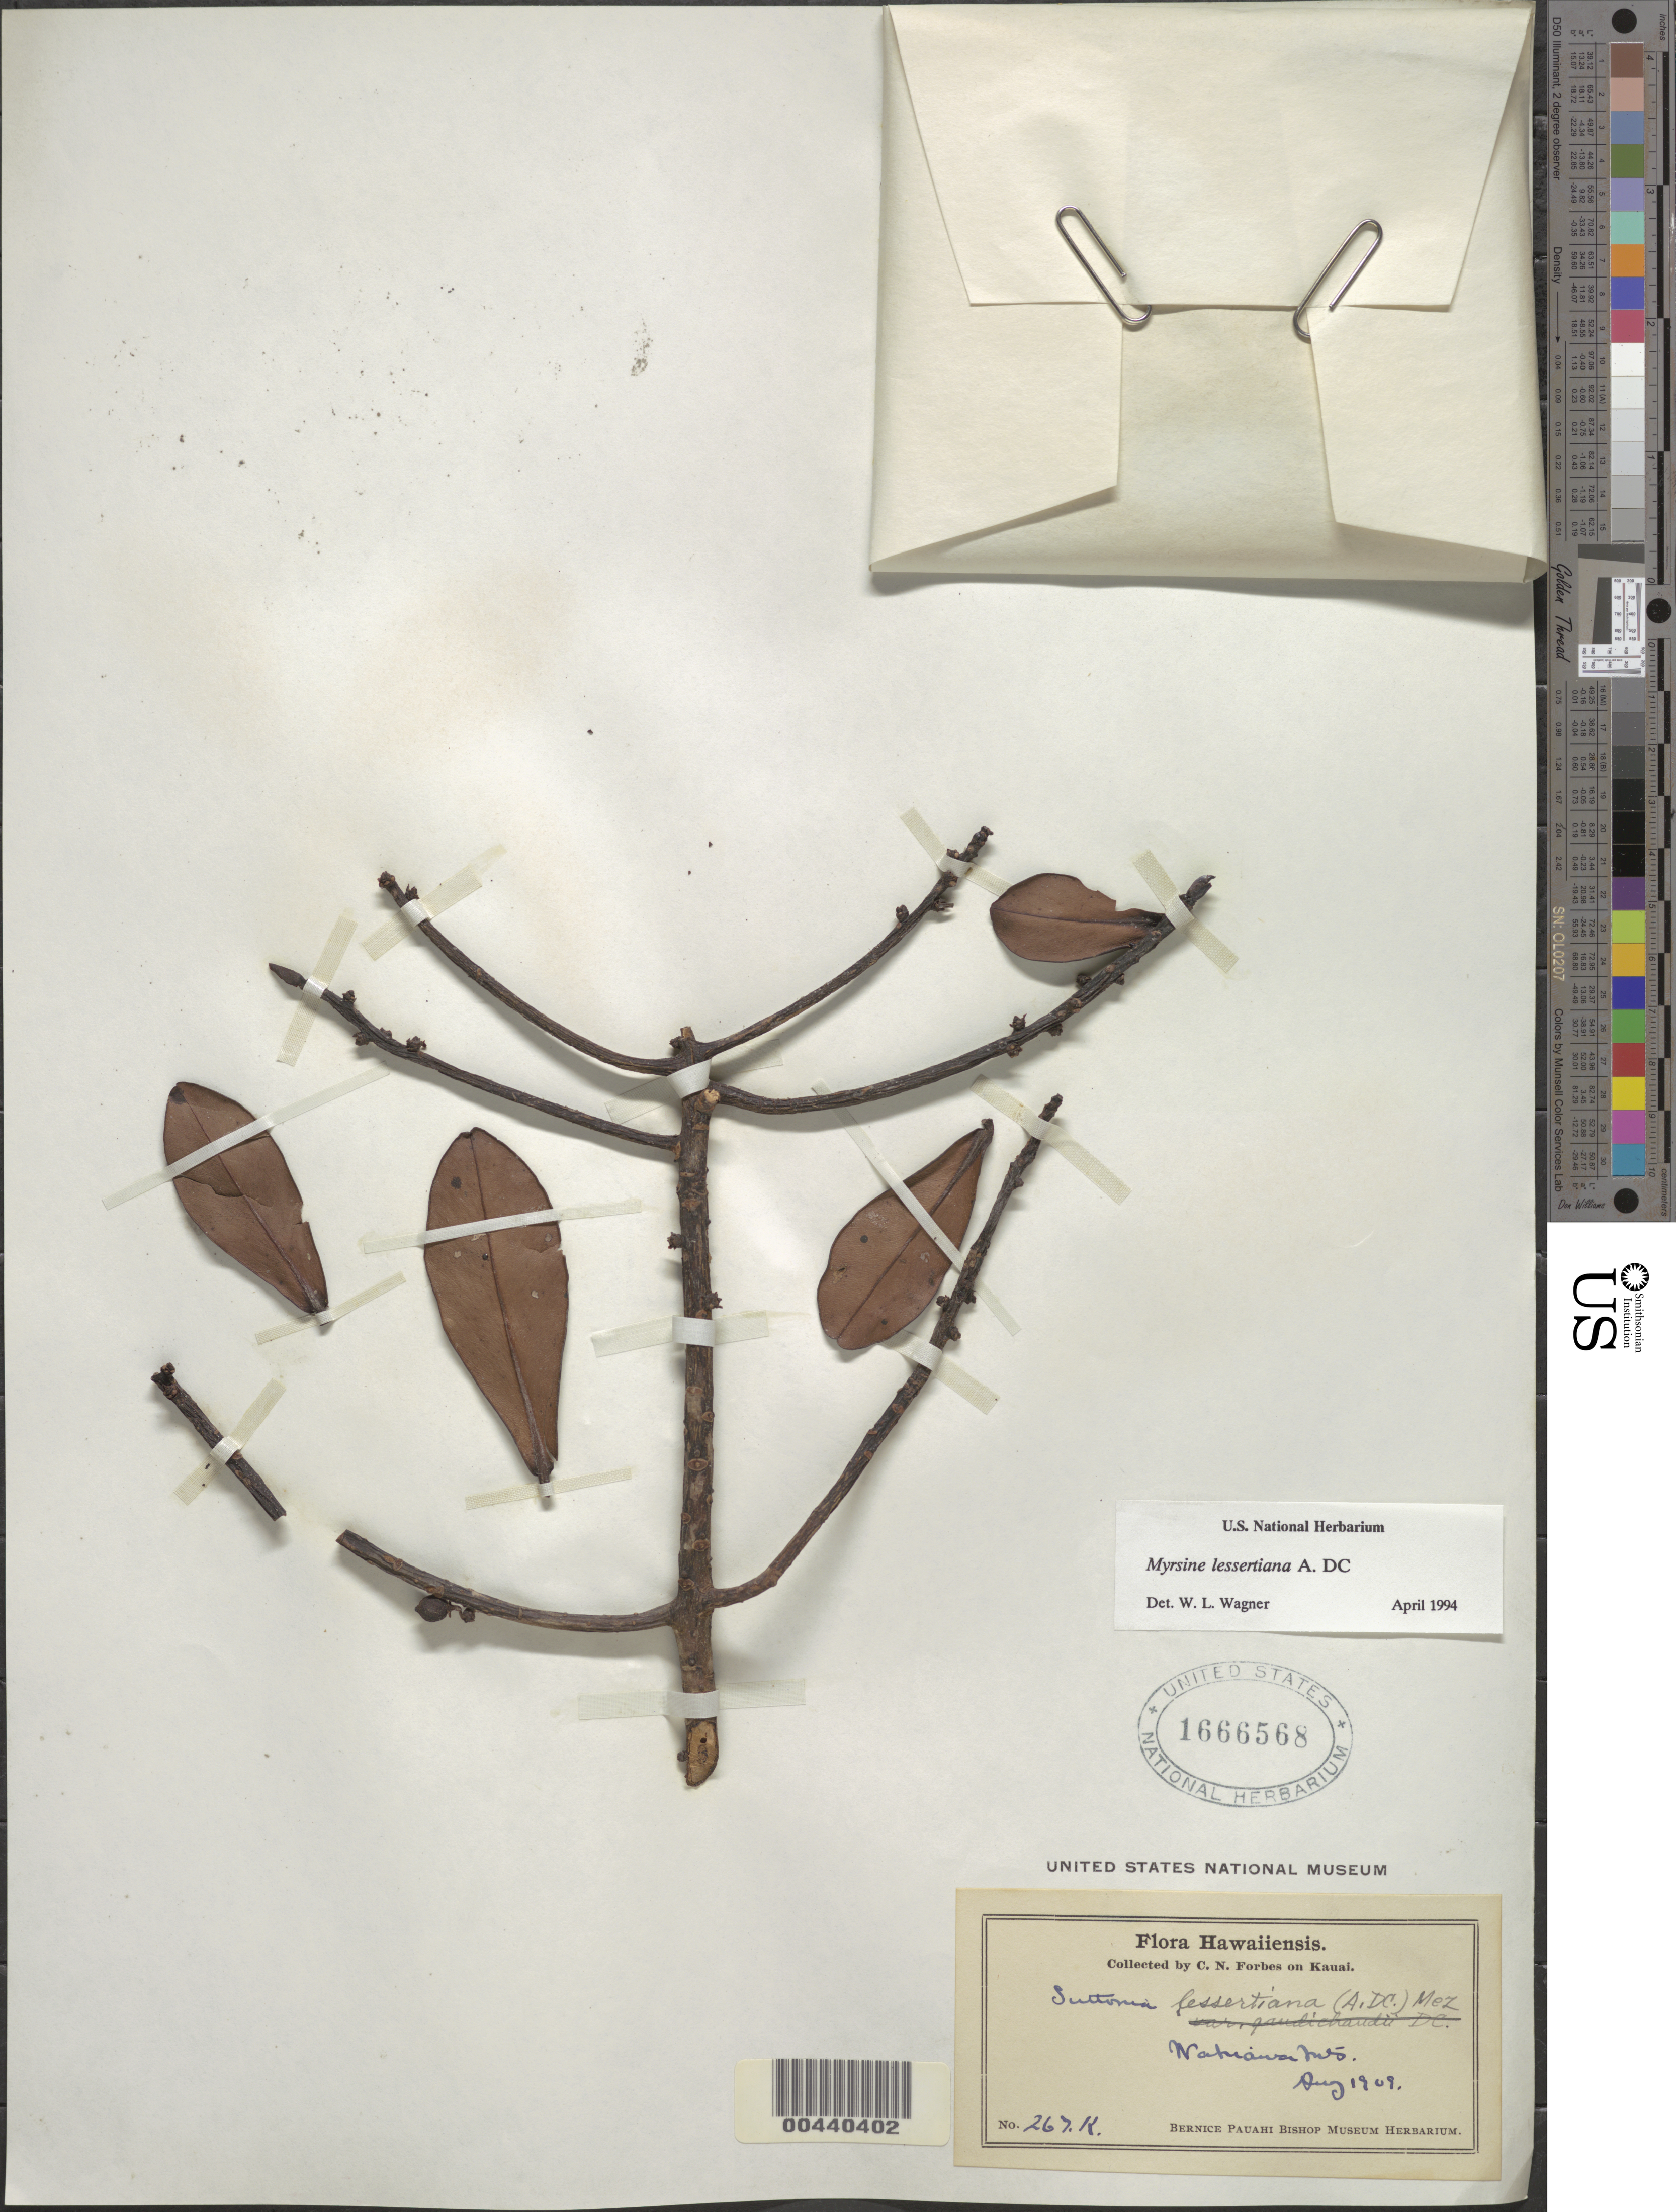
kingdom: Plantae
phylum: Tracheophyta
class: Magnoliopsida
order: Ericales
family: Primulaceae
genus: Myrsine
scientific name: Myrsine lessertiana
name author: A. DC.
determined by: Wagner, W. L., (BOT), Smithsonian Institution - National Museum of Natural History (UNITED STATES)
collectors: C. N. Forbes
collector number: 267.K.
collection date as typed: Aug 1909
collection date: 1909-08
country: United States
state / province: Hawaii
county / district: Kauai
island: Kaua'i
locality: Wahiawa Mts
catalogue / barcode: US 1666568